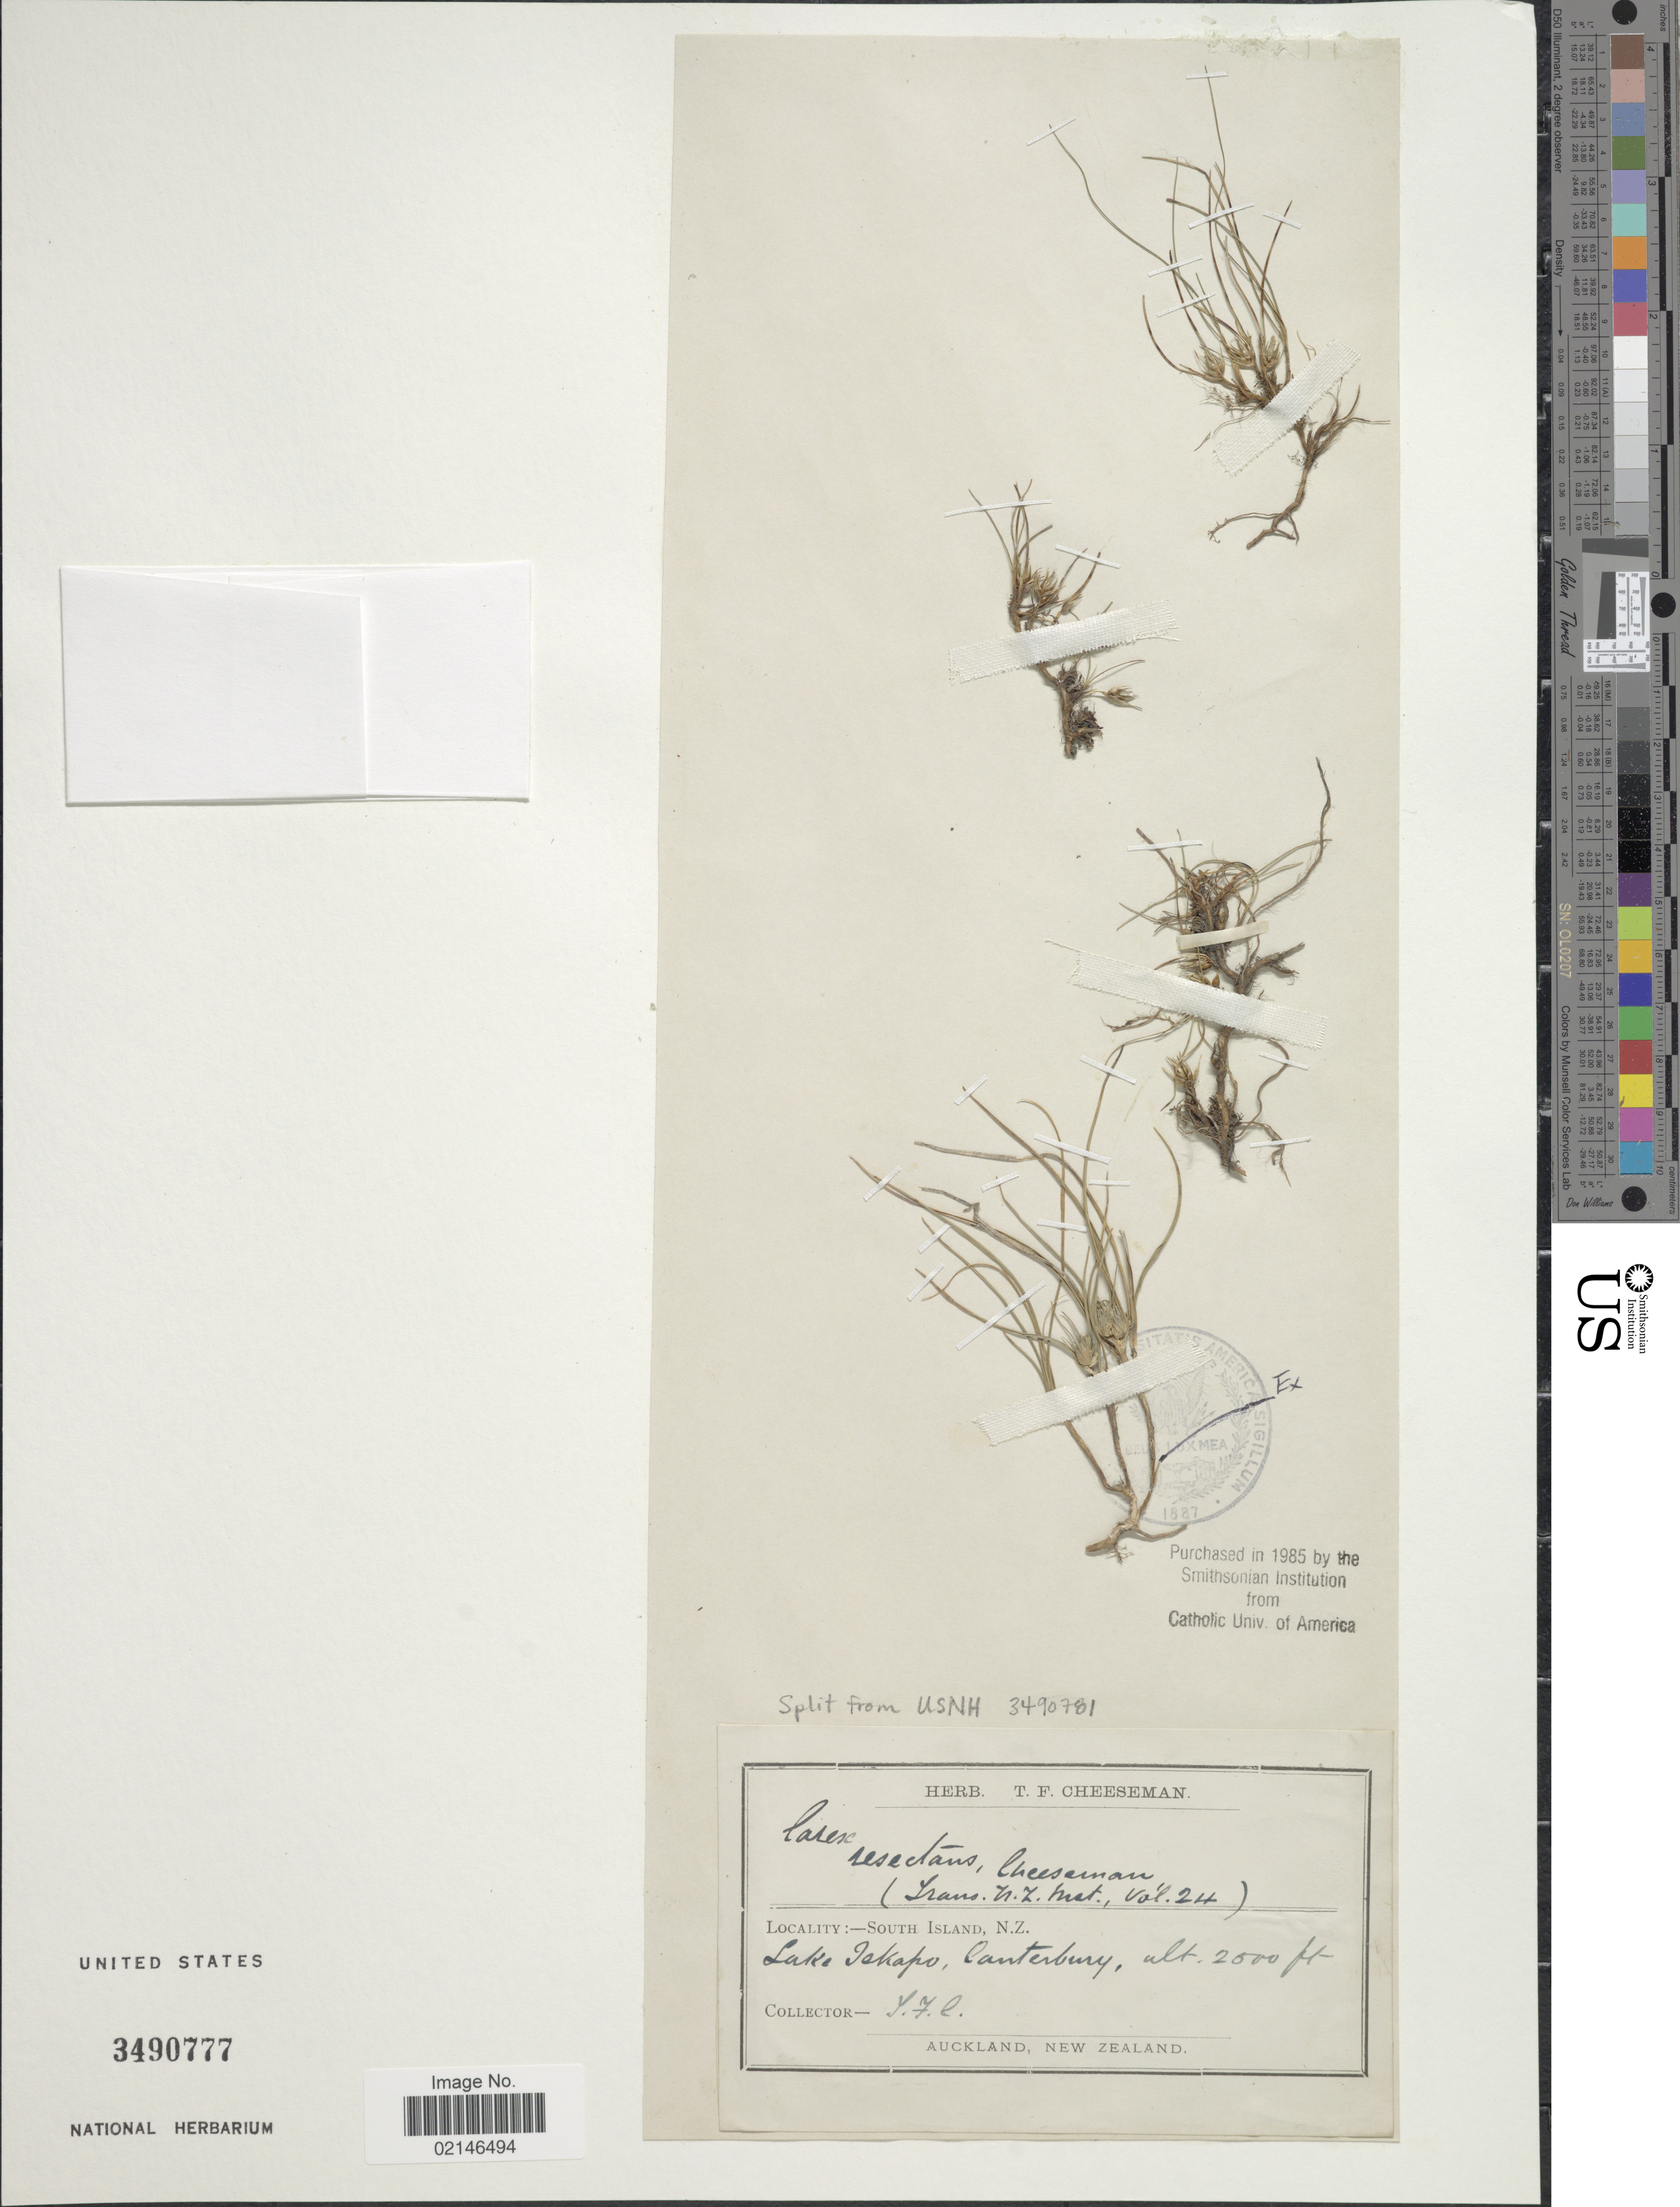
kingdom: Plantae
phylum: Tracheophyta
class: Liliopsida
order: Poales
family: Cyperaceae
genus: Carex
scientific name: Carex resectans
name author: Cheeseman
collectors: T. F. Cheeseman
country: New Zealand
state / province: Canterbury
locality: South Island, Lake Tekapo, Canterbury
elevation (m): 762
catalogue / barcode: US 3490777